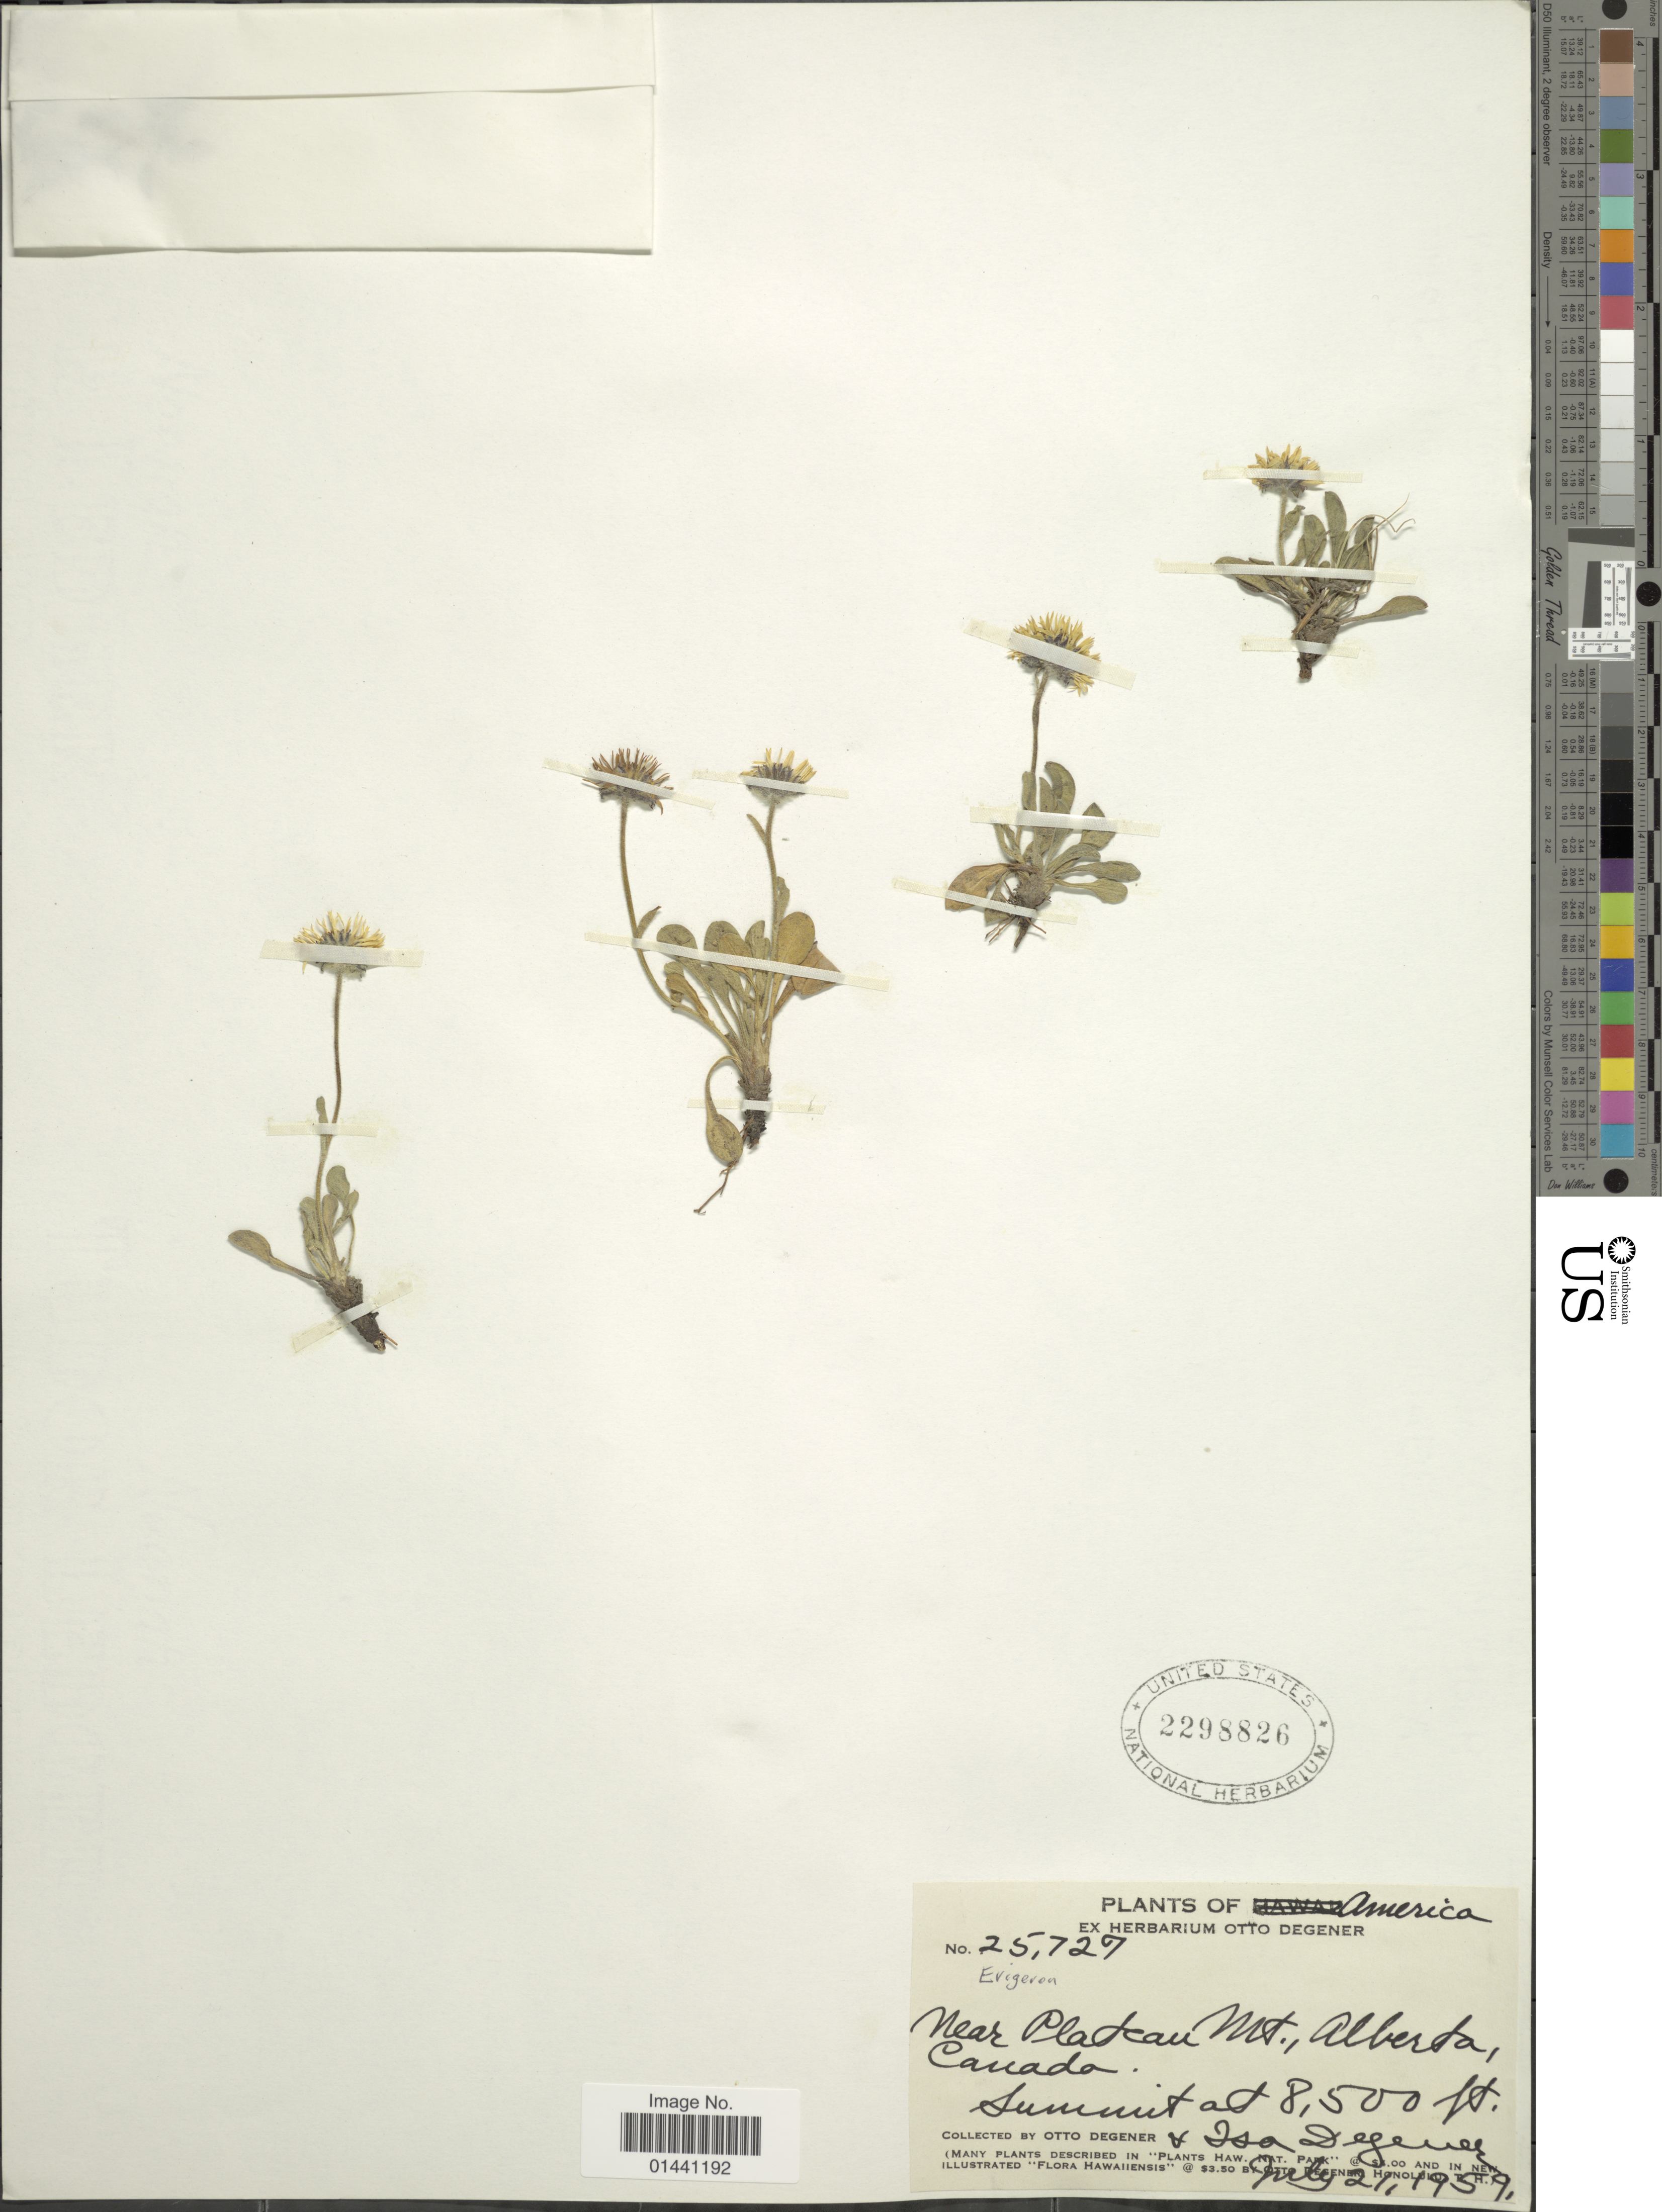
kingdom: Plantae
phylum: Tracheophyta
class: Magnoliopsida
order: Asterales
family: Asteraceae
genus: Erigeron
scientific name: Erigeron sp.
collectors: O. Degener & I. Degener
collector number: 25727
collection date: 1959-07-21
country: Canada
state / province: Alberta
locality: America, near Plateau Mt., summit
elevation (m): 2591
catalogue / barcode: US 2298826